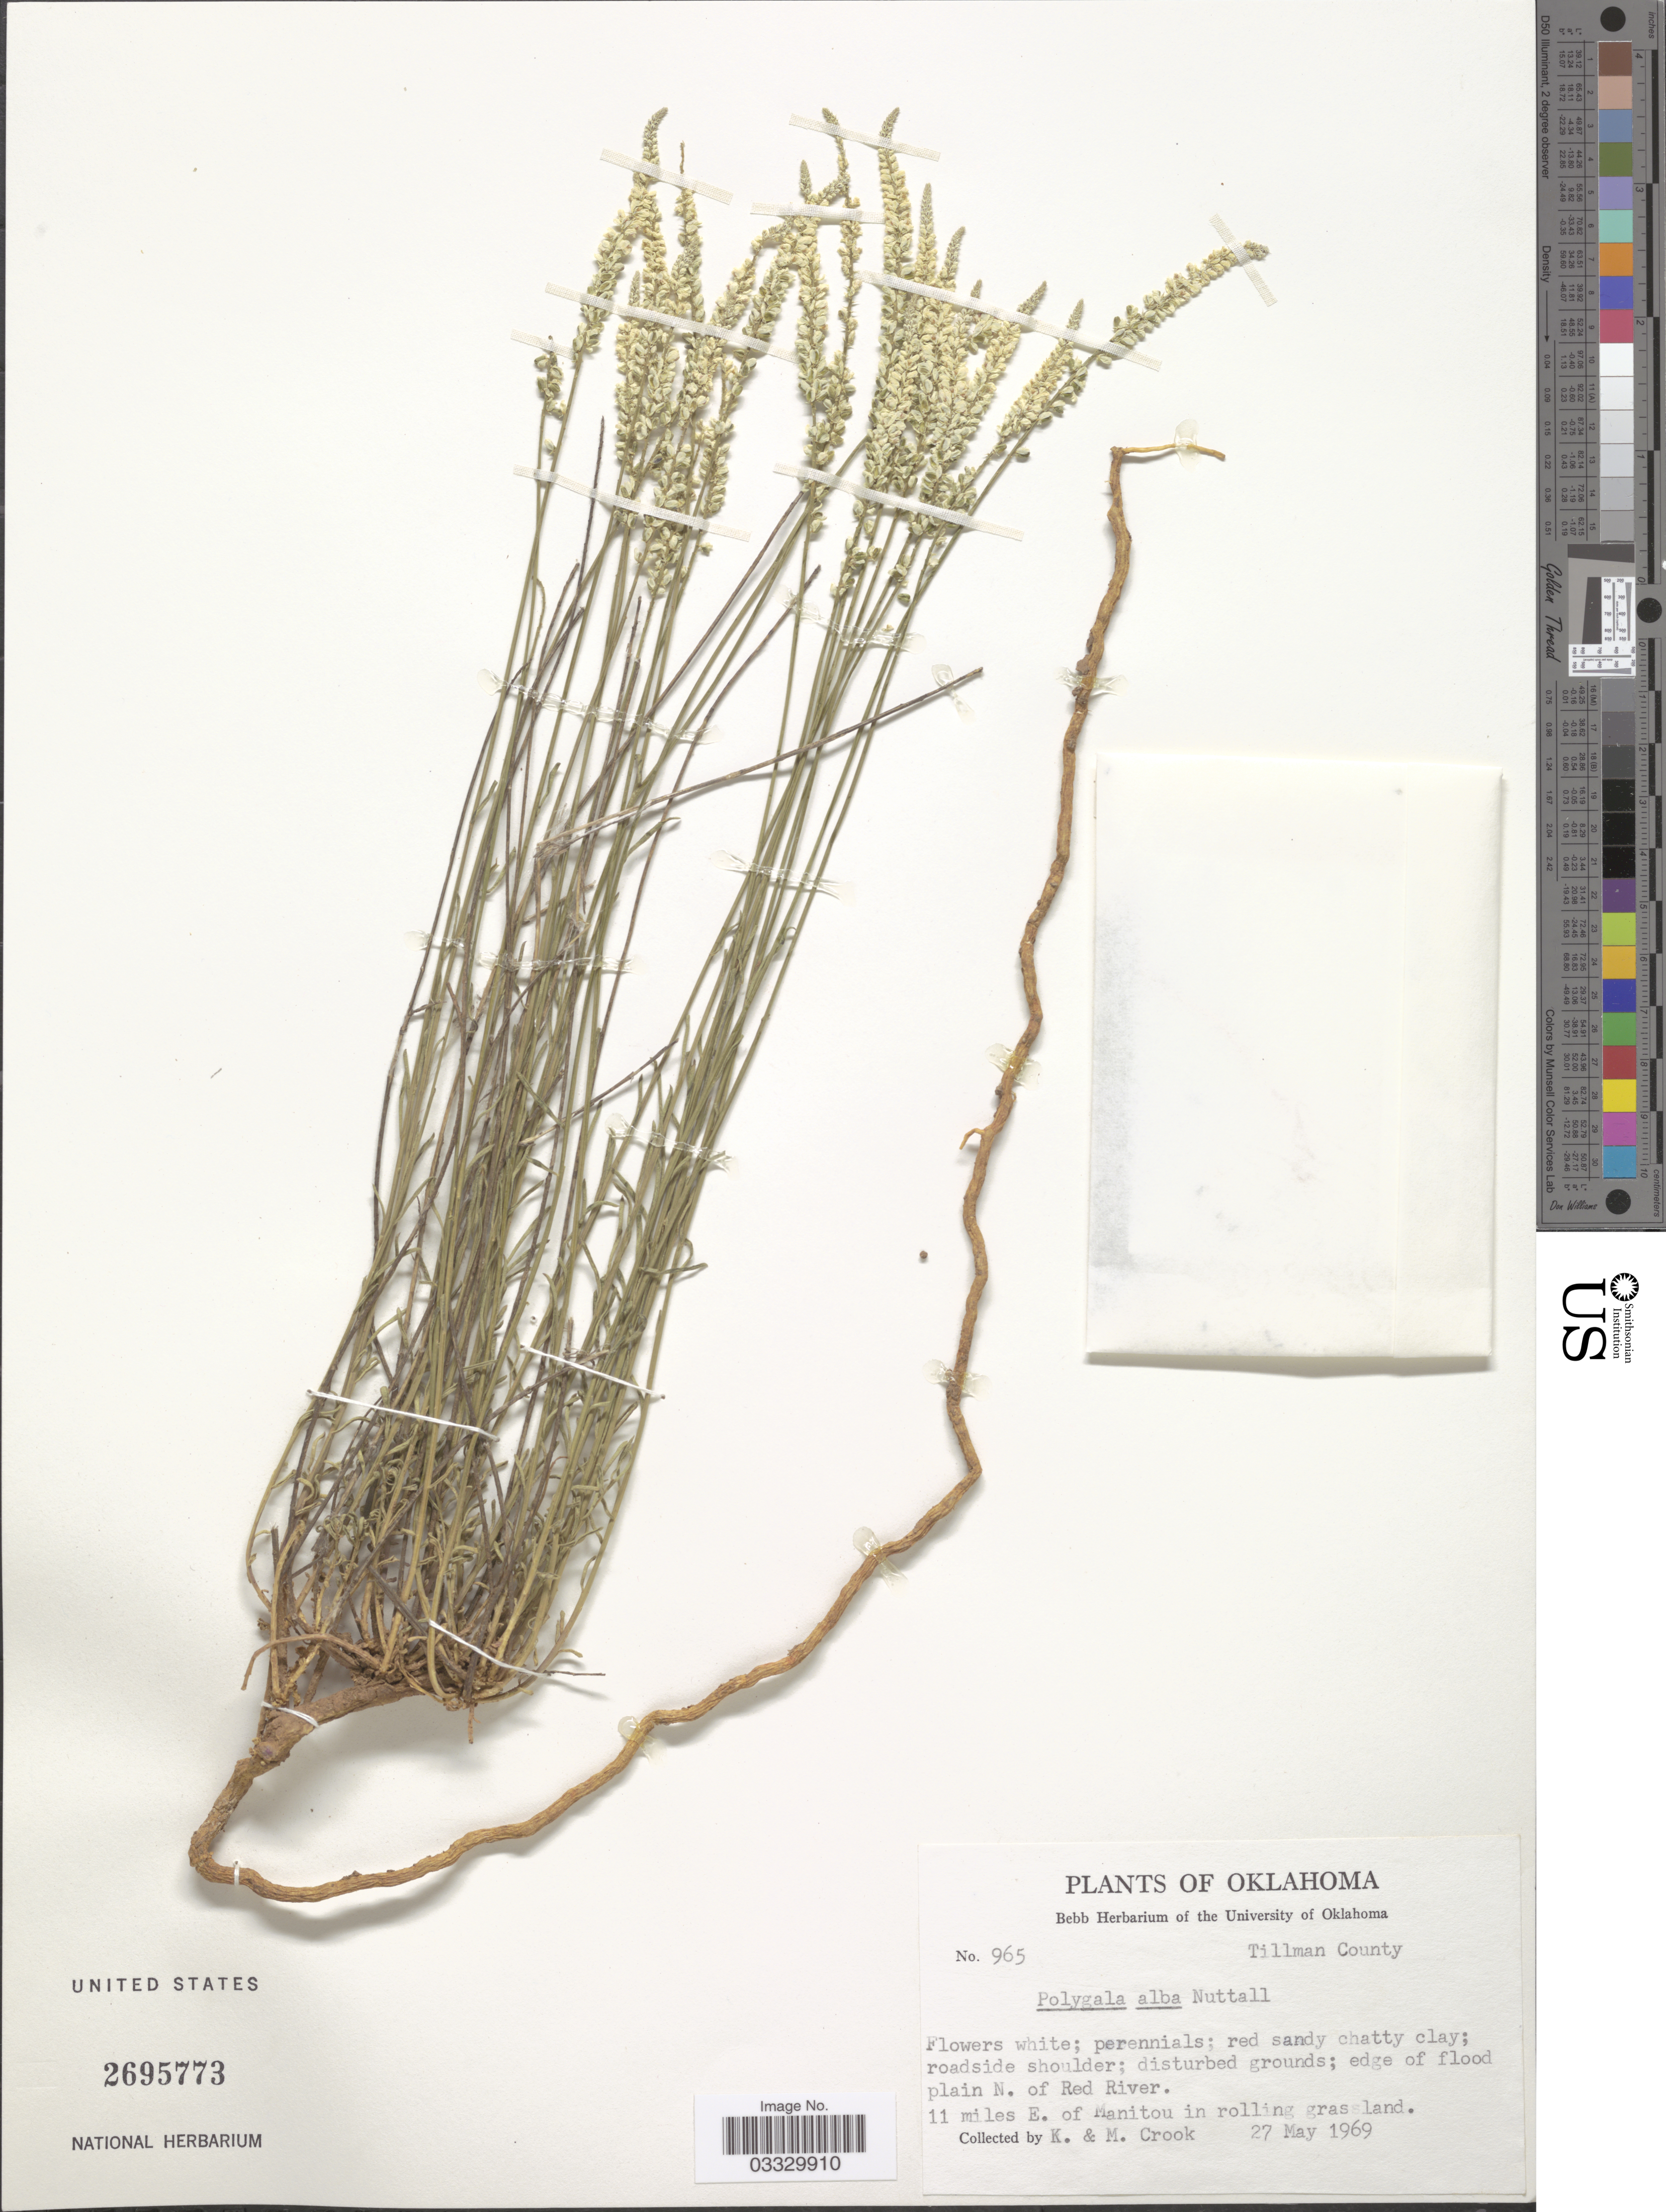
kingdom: Plantae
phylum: Tracheophyta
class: Magnoliopsida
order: Fabales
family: Polygalaceae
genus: Polygala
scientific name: Polygala alba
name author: Nutt.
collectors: K. Crook & M. Crook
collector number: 965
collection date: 1969-05-27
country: United States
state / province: Oklahoma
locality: Tillman County. Edge of flood plain N. of Red River. 11 miles E. of Manitou in rolling grassland.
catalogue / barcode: US 2695773